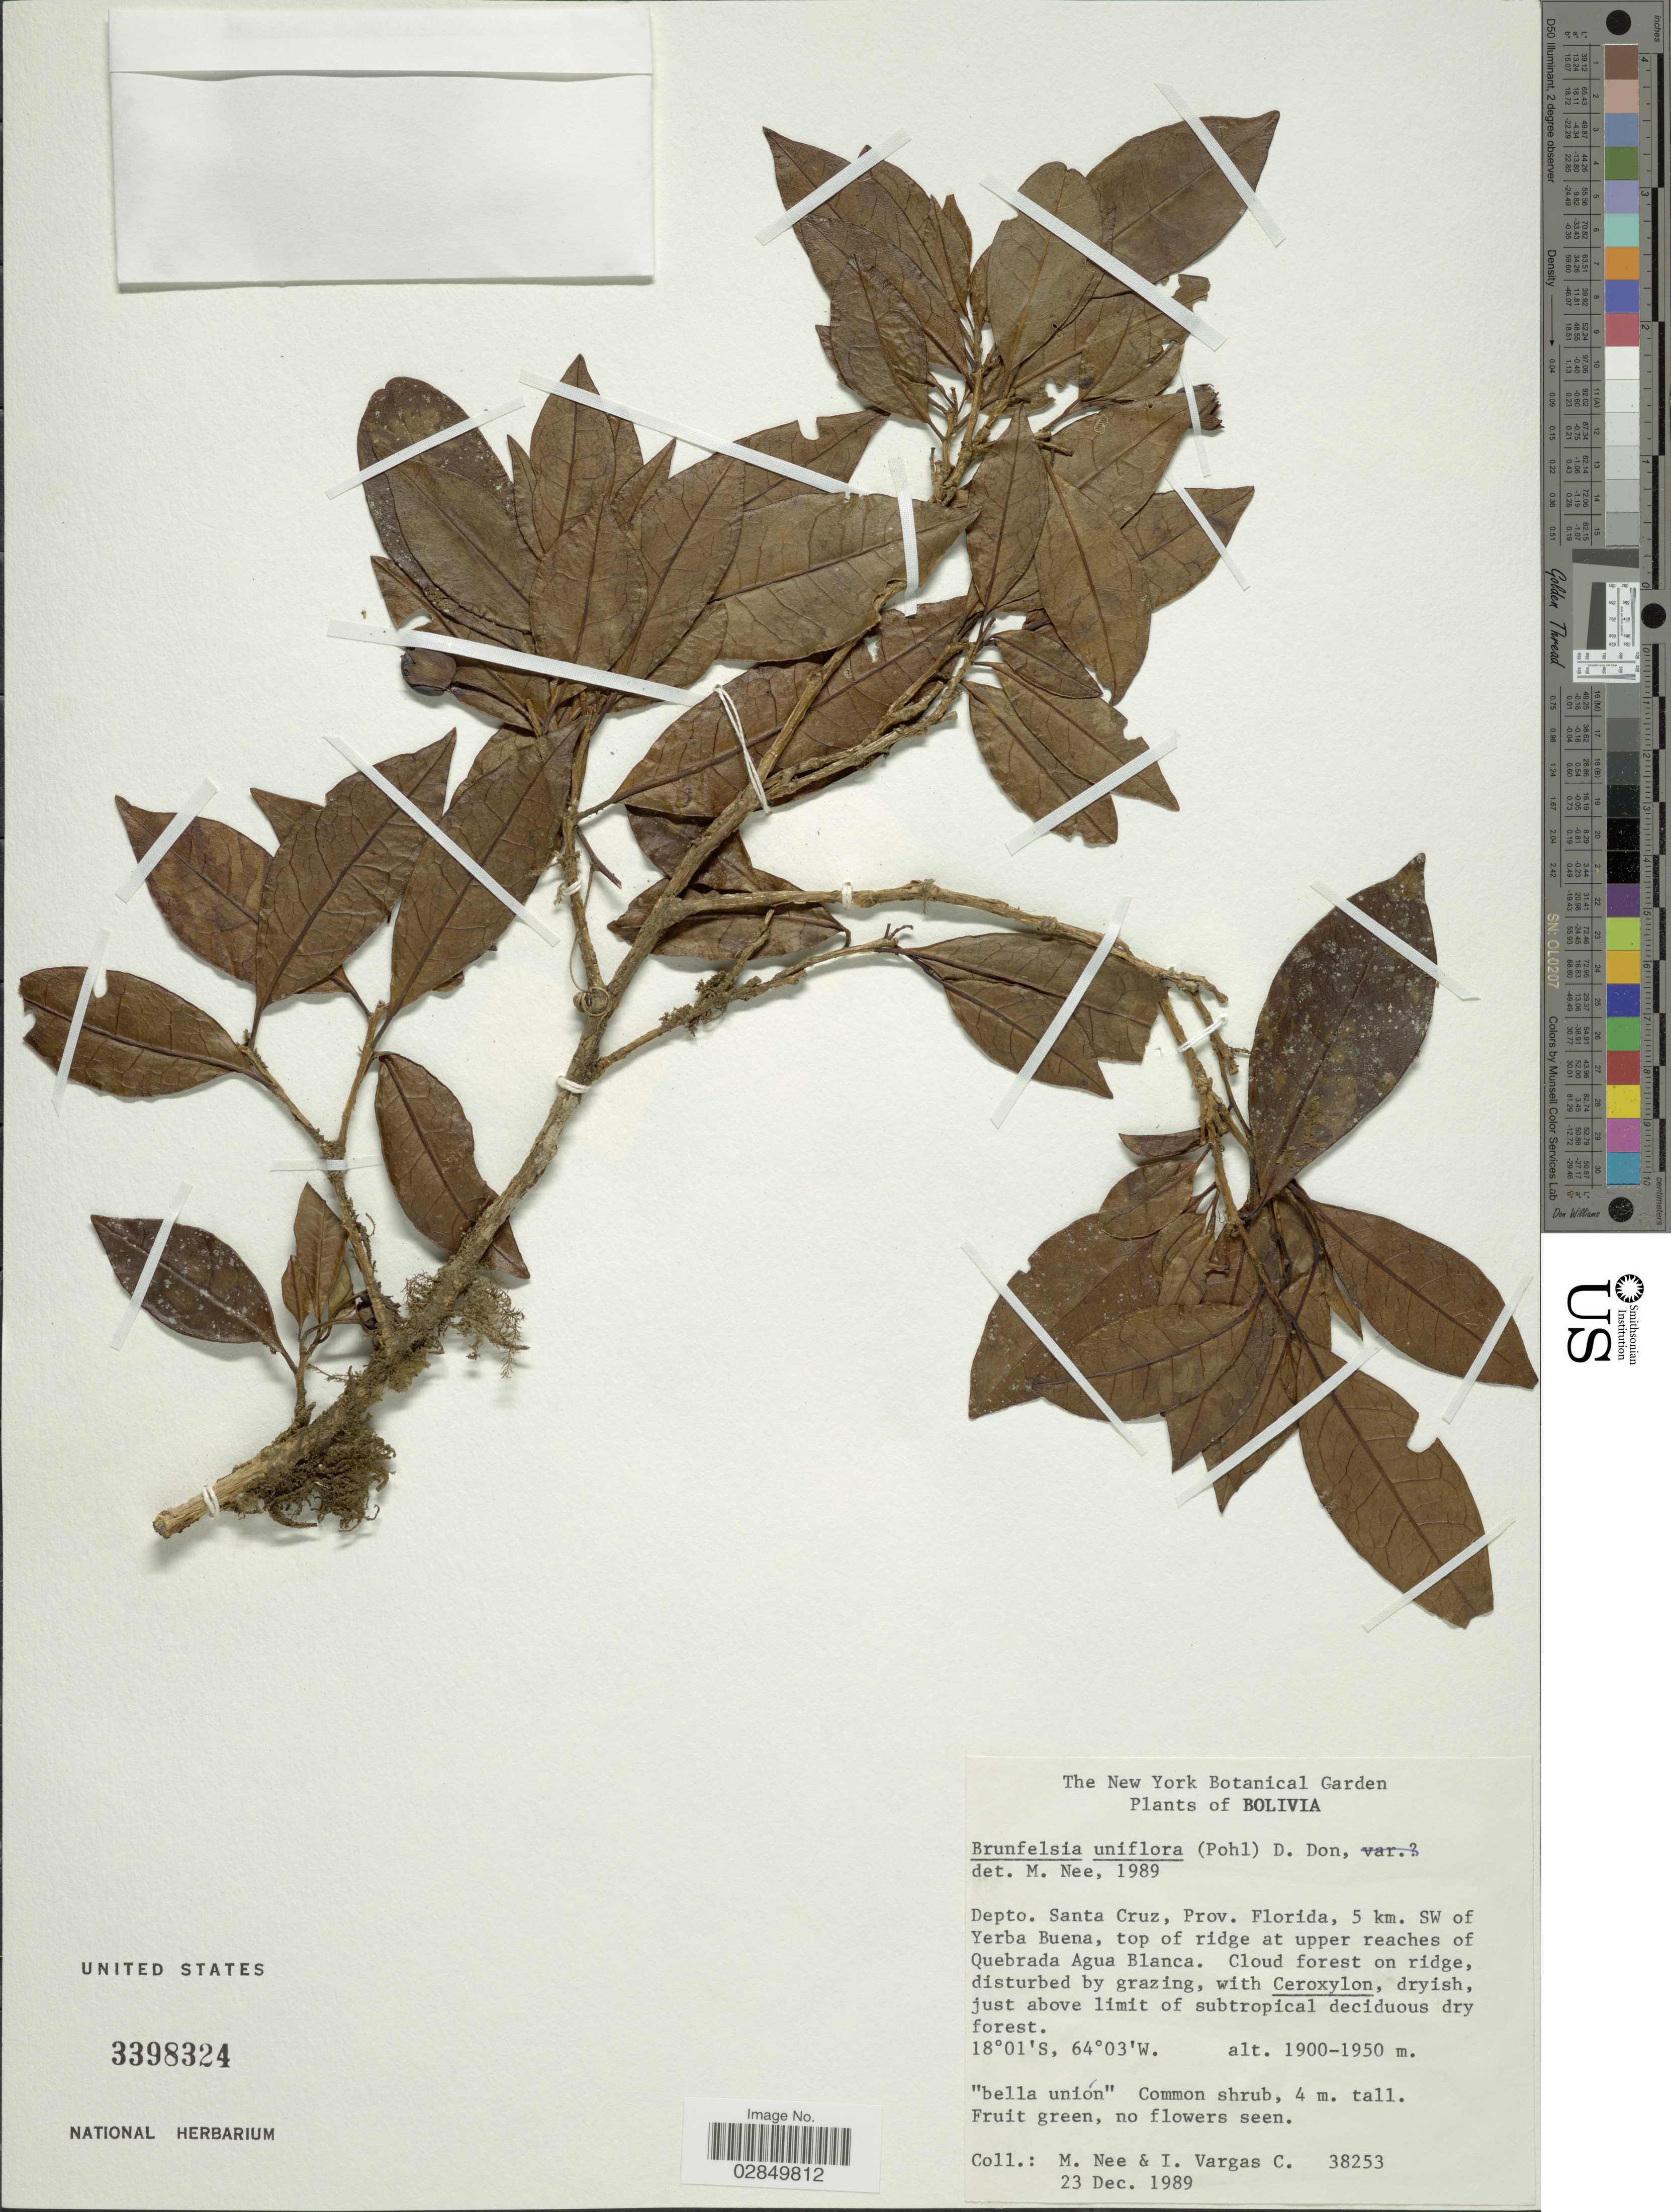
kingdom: Plantae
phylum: Tracheophyta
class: Magnoliopsida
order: Solanales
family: Solanaceae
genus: Brunfelsia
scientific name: Brunfelsia uniflora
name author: (Pohl) D. Don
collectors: M. Nee & I. Vargas C.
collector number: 38253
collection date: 1989-12-23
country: Bolivia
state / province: Santa Cruz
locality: Depto. Santa Cruz, Prov. Florida, 5 km. SW of Yerba Buena, top of ridge at upper reaches of Quebrada Agua Blanca.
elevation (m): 1900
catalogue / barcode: US 3398324